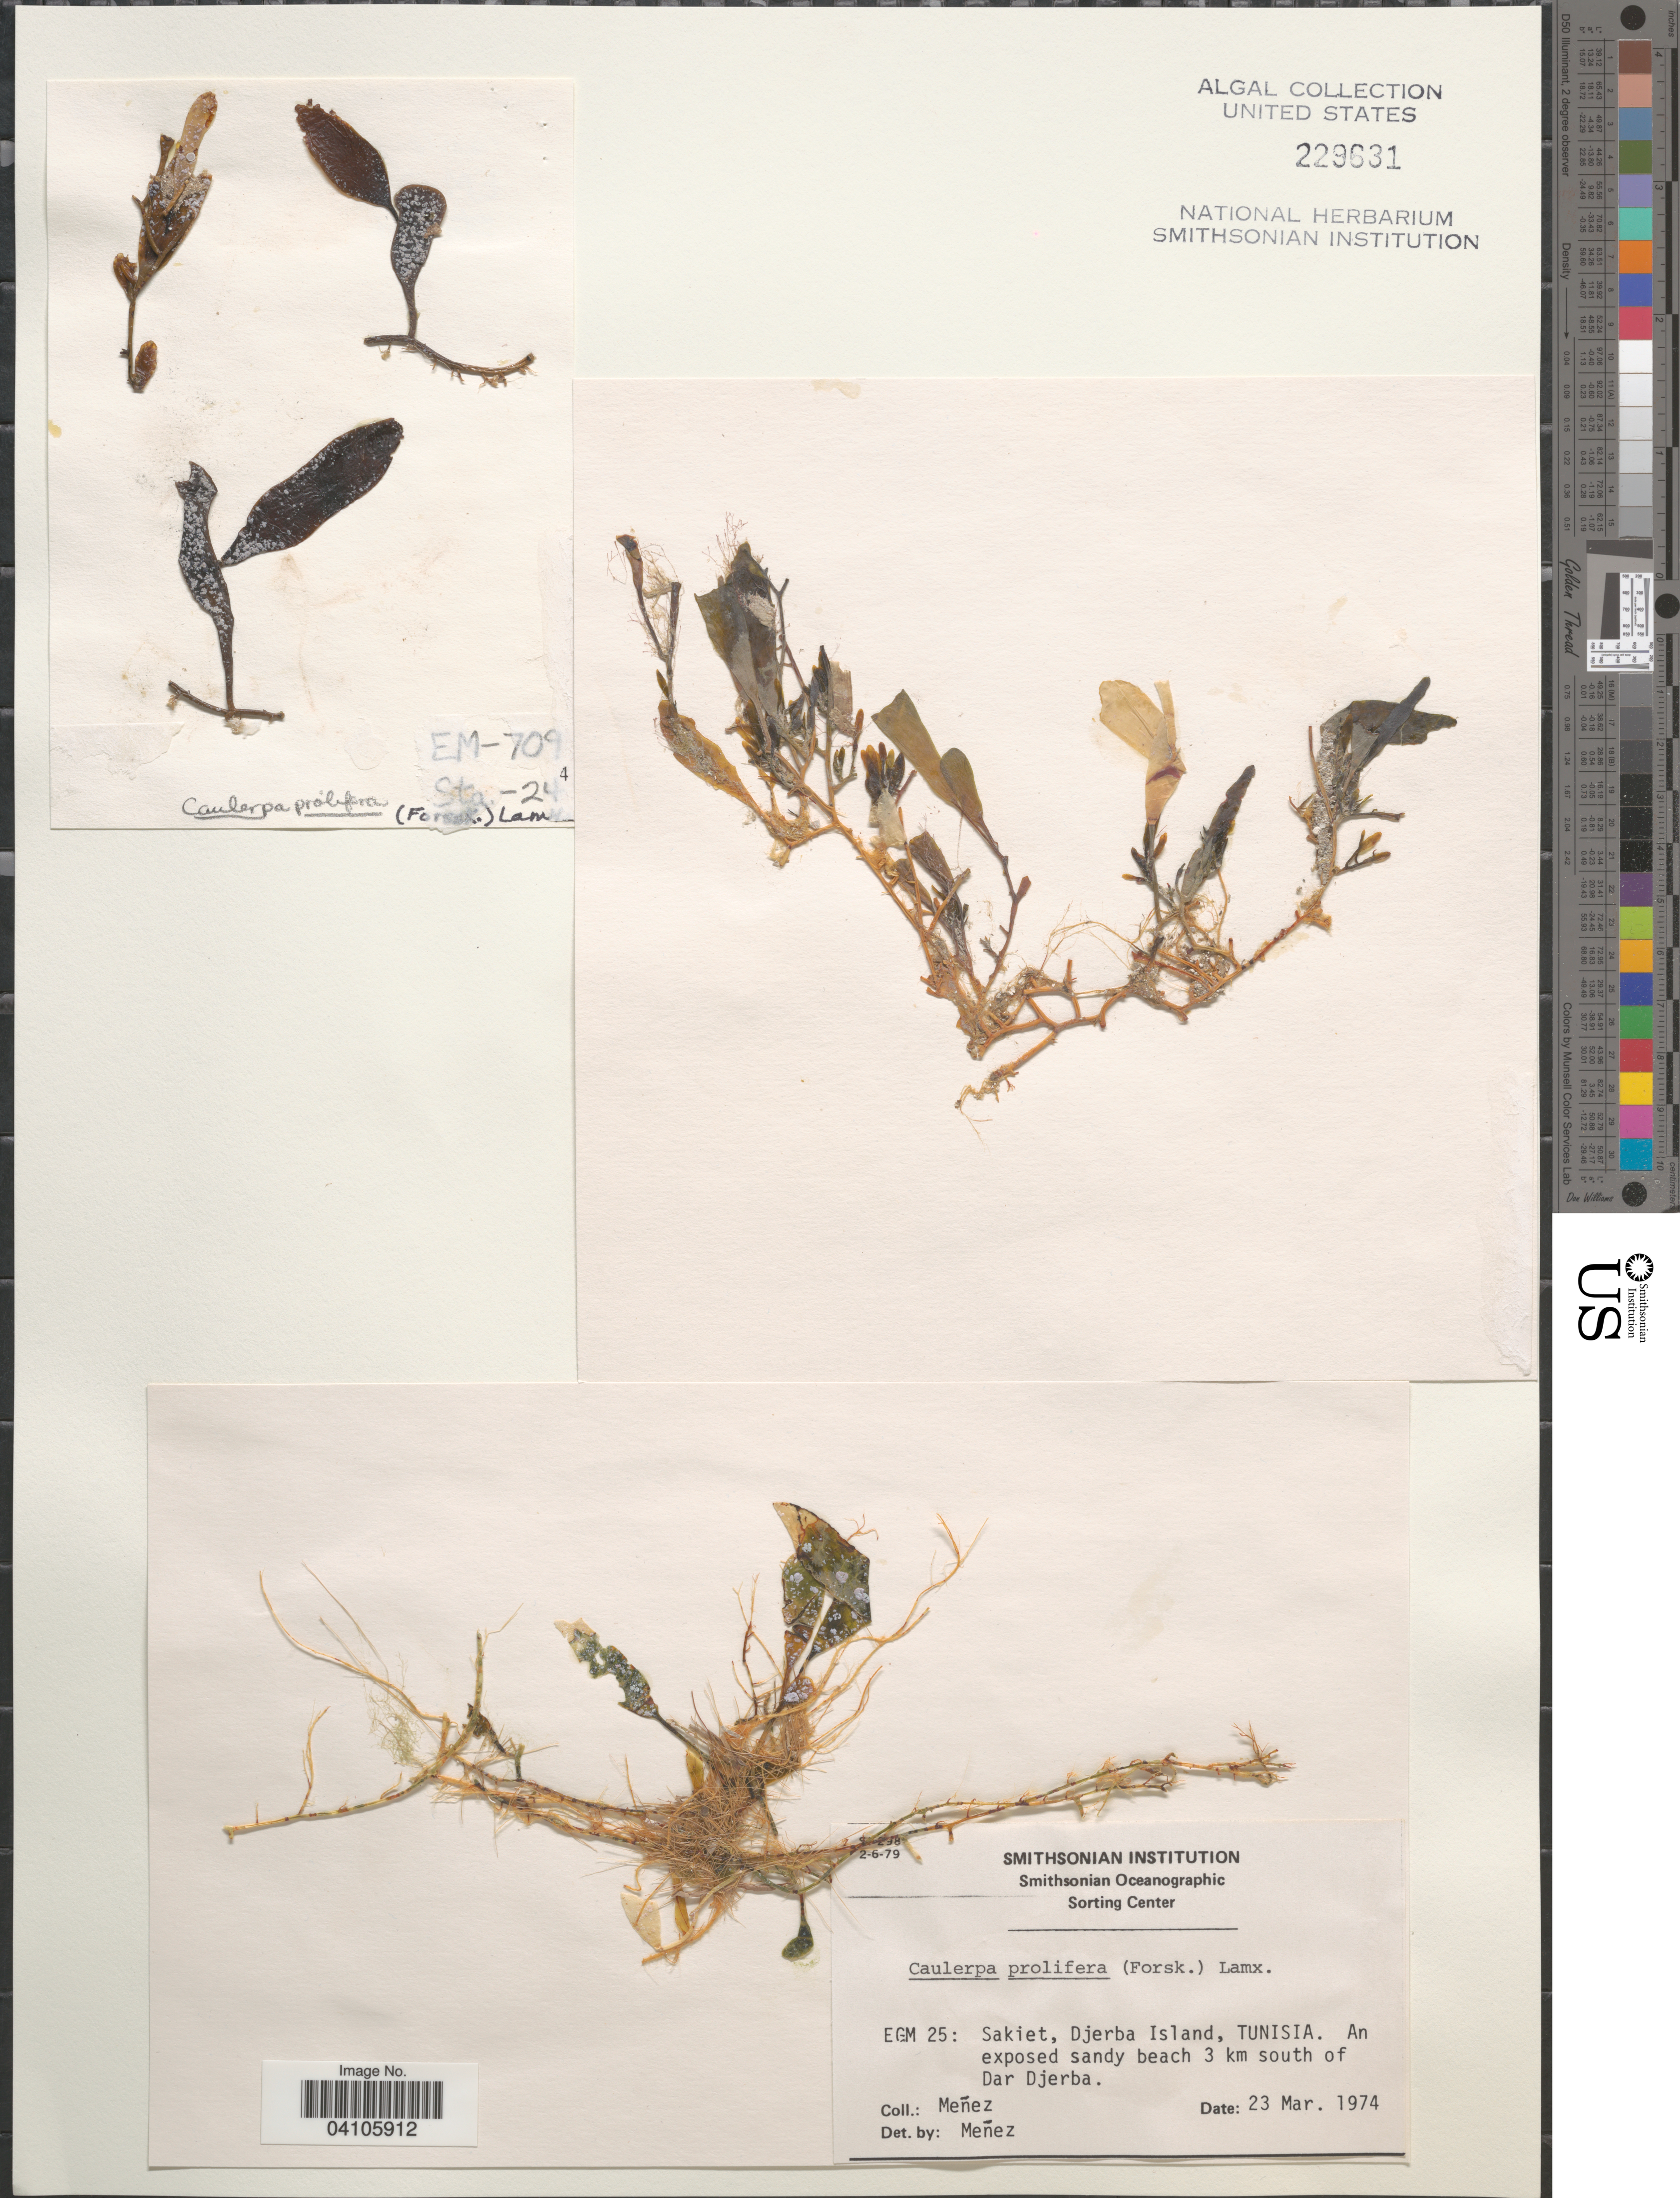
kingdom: Plantae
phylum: Chlorophyta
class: Ulvophyceae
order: Bryopsidales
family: Caulerpaceae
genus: Caulerpa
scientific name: Caulerpa prolifera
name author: (Forssk.) J.V.Lamouroux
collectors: Menez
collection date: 1974-03-23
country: Tunisia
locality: EGM 25: Sakiet, Djerba Island. An exposed sandy beach 3 km south of Dar Djerba.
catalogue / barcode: US 229631